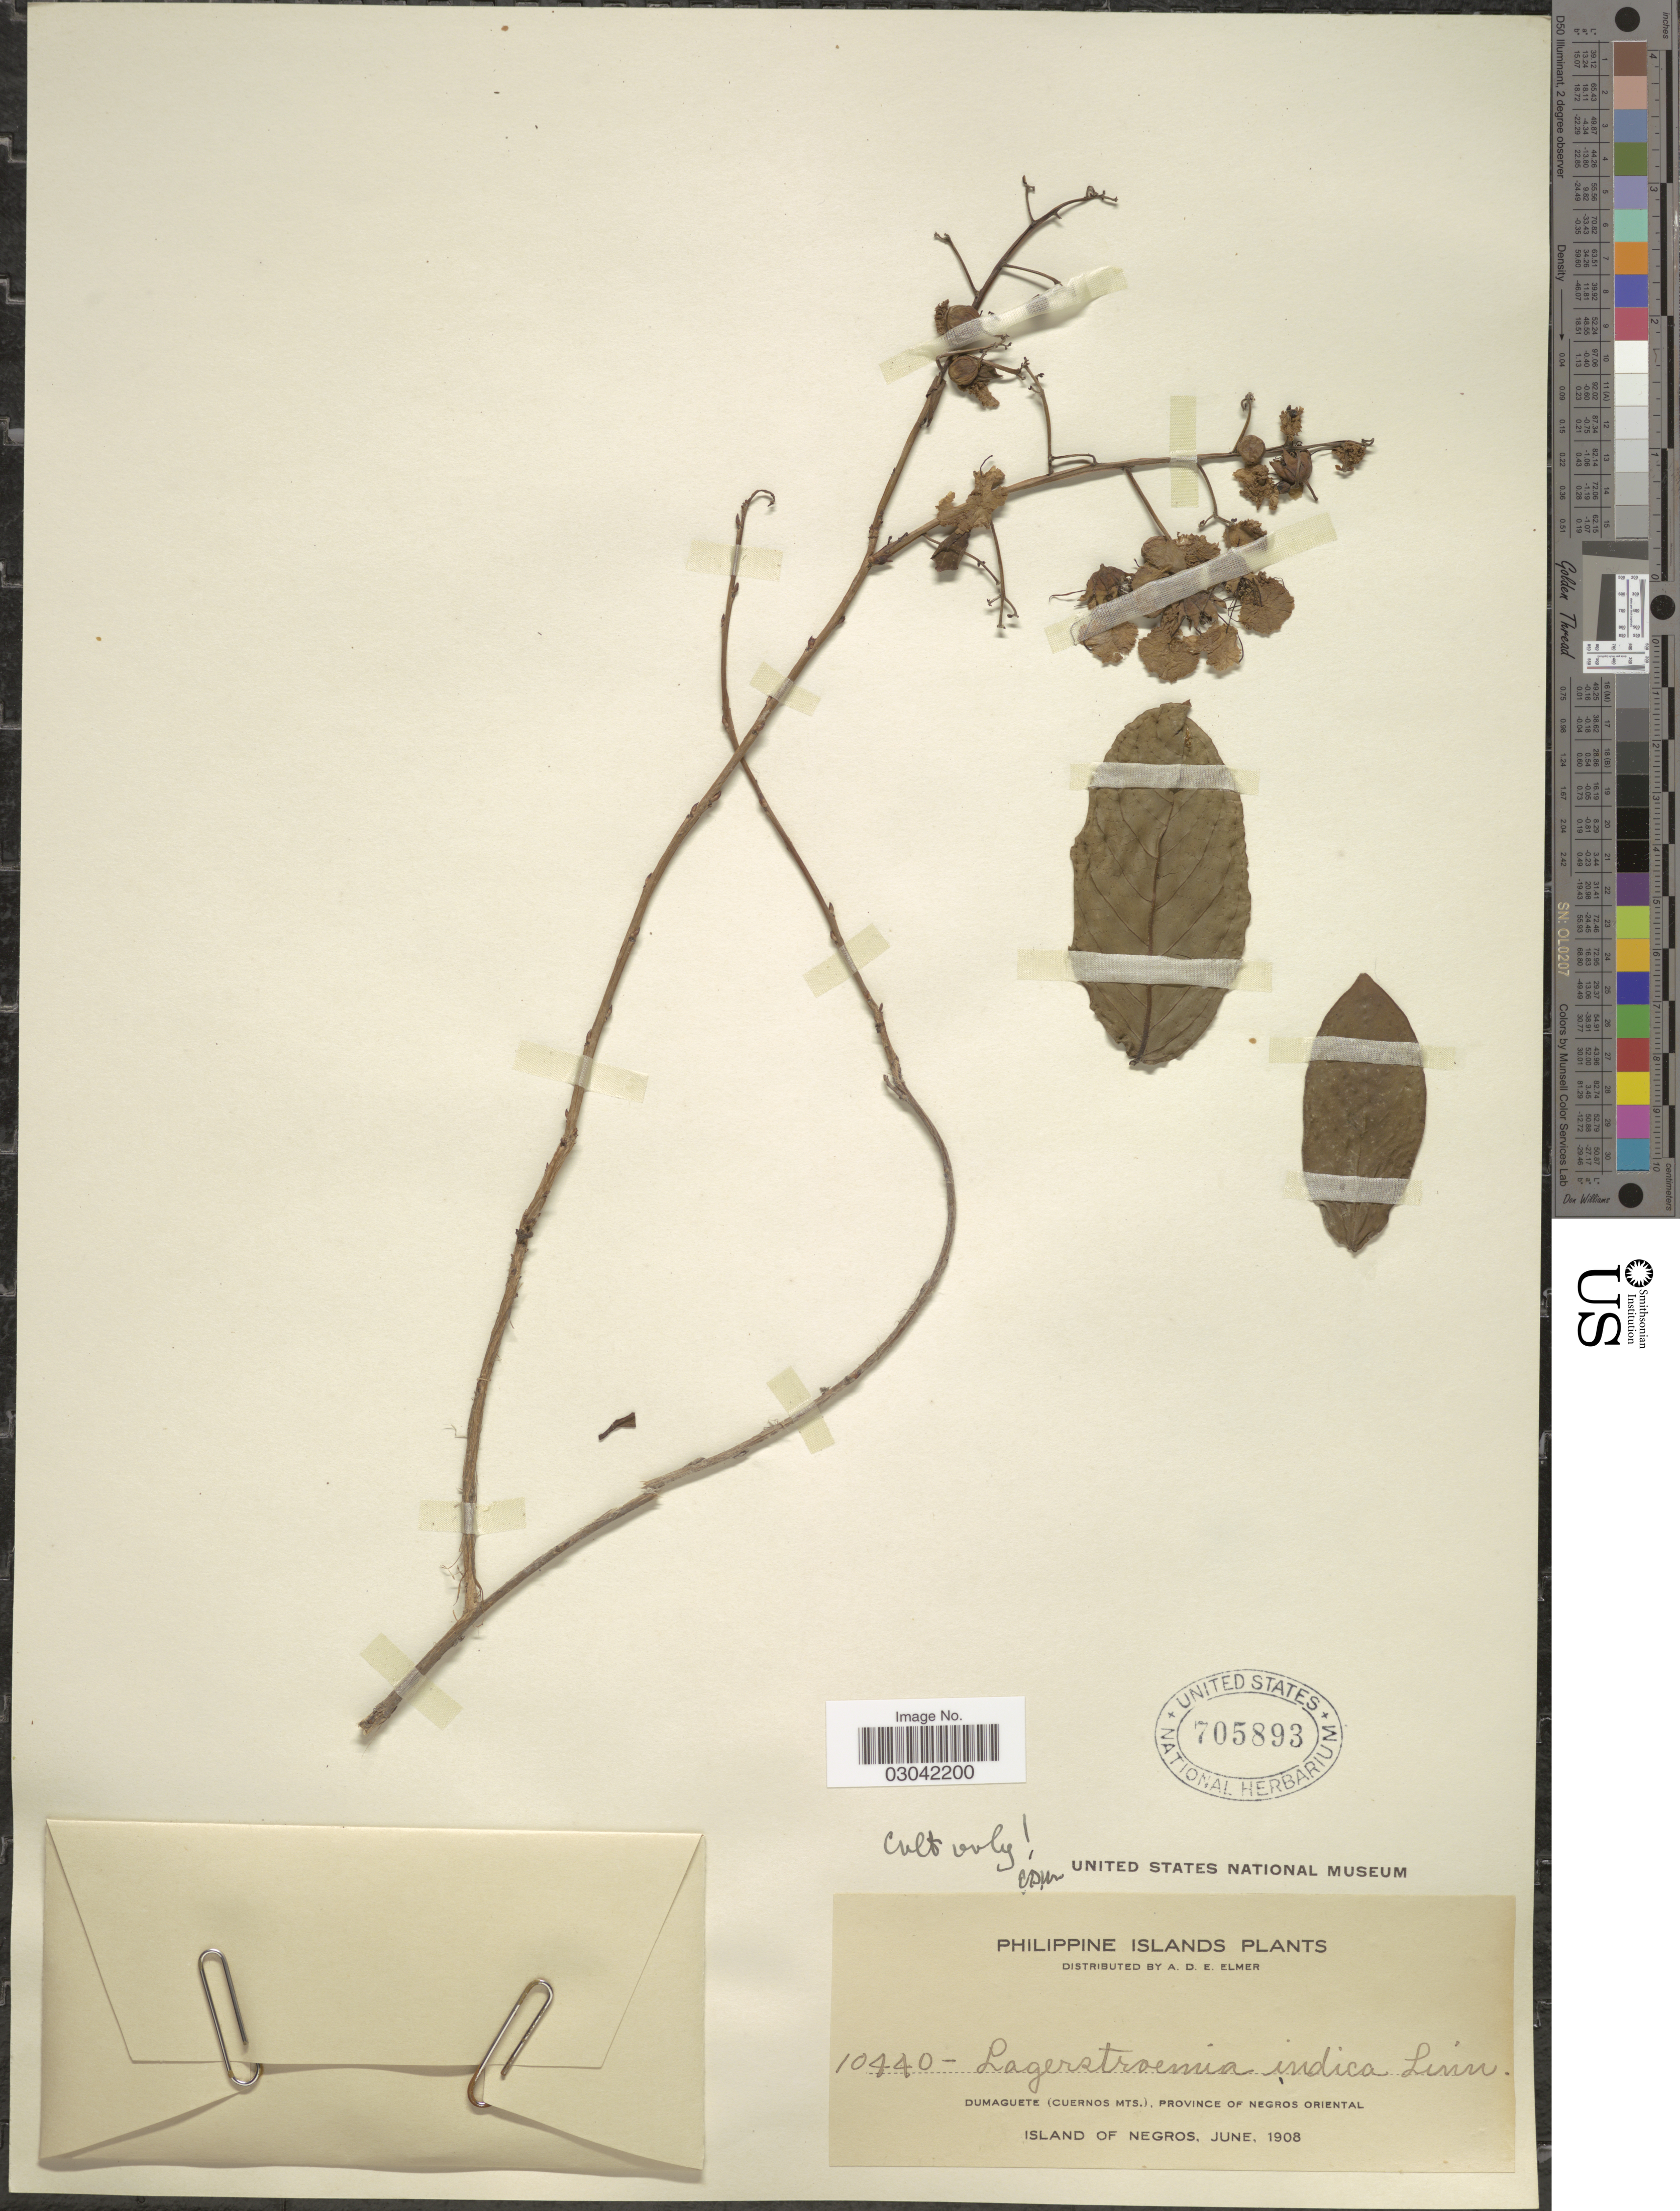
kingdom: Plantae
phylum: Tracheophyta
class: Magnoliopsida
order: Myrtales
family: Lythraceae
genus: Lagerstroemia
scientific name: Lagerstroemia indica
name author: L.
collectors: A. D. E. Elmer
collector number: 10440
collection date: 1908-06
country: Philippines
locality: Dumaguete (Cuernos Mts.), Province of Negros Oriental.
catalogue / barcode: US 705893